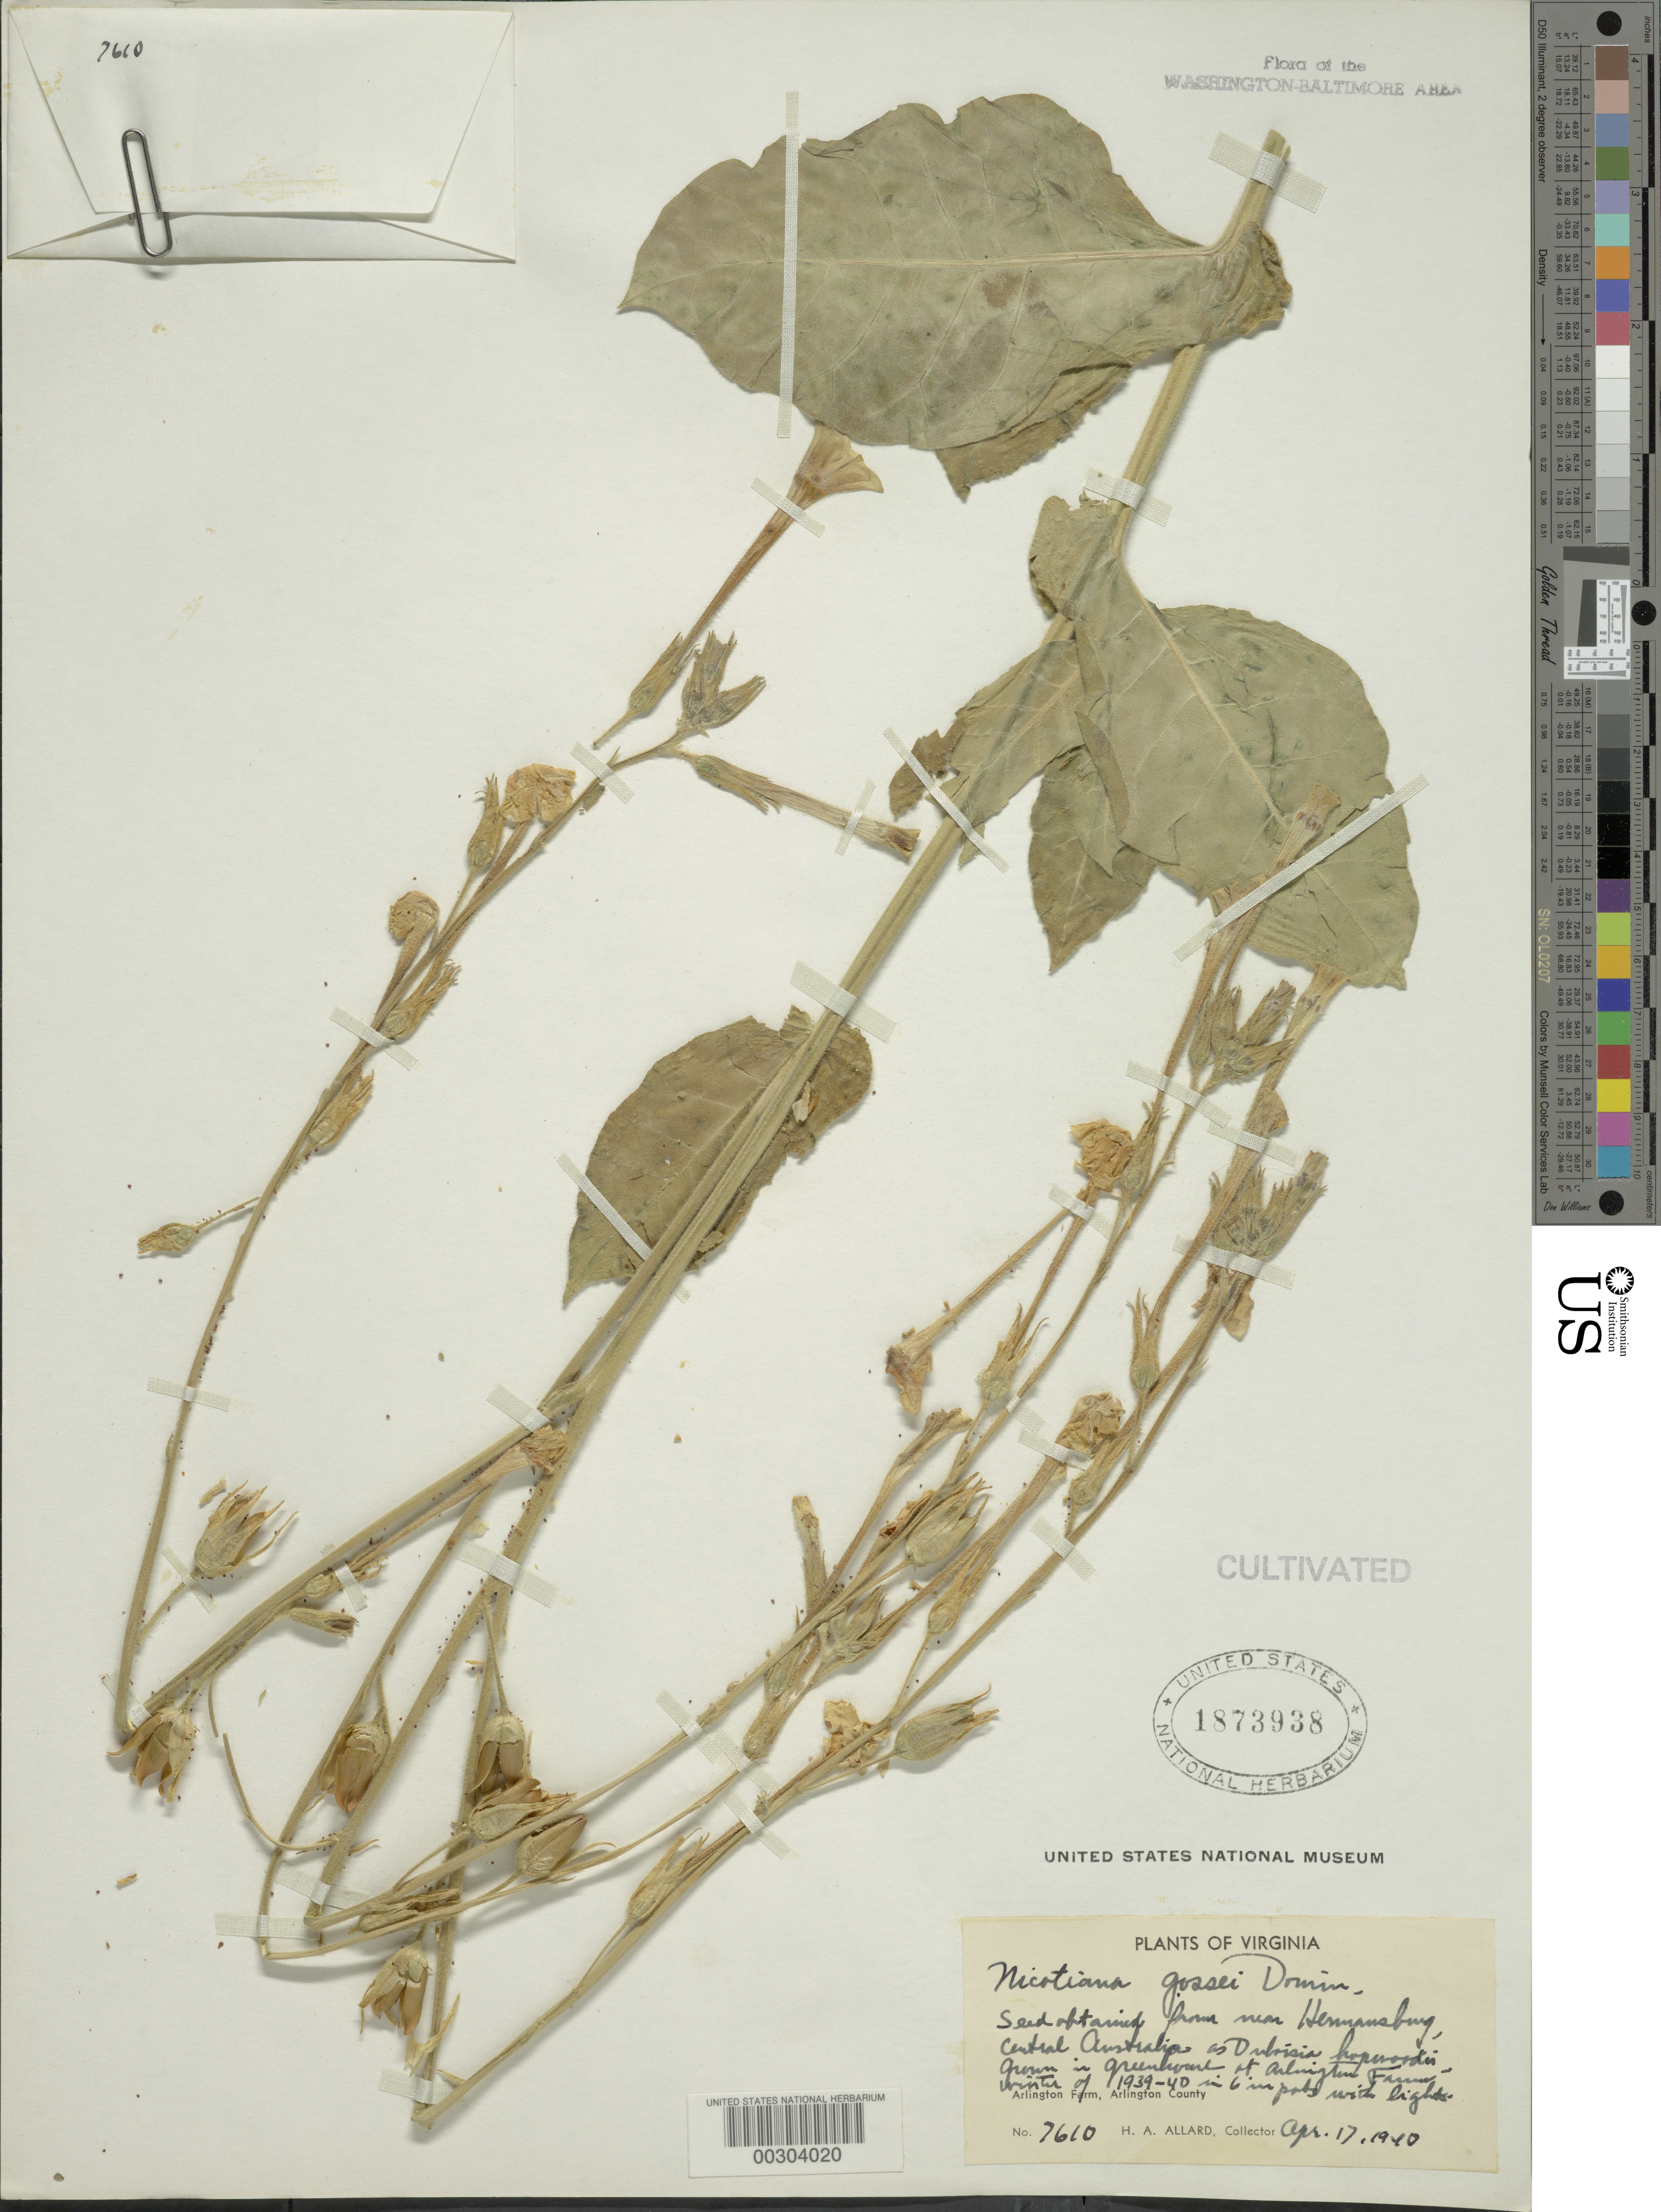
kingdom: Plantae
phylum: Tracheophyta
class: Magnoliopsida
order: Solanales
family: Solanaceae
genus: Nicotiana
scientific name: Nicotiana gossei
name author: Domin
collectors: H. A. Allard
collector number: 7610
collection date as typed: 17 Apr 1940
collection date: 1940-04-17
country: United States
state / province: Virginia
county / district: Arlington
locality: Arlington Farm, Greenhouse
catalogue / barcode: US 1873938